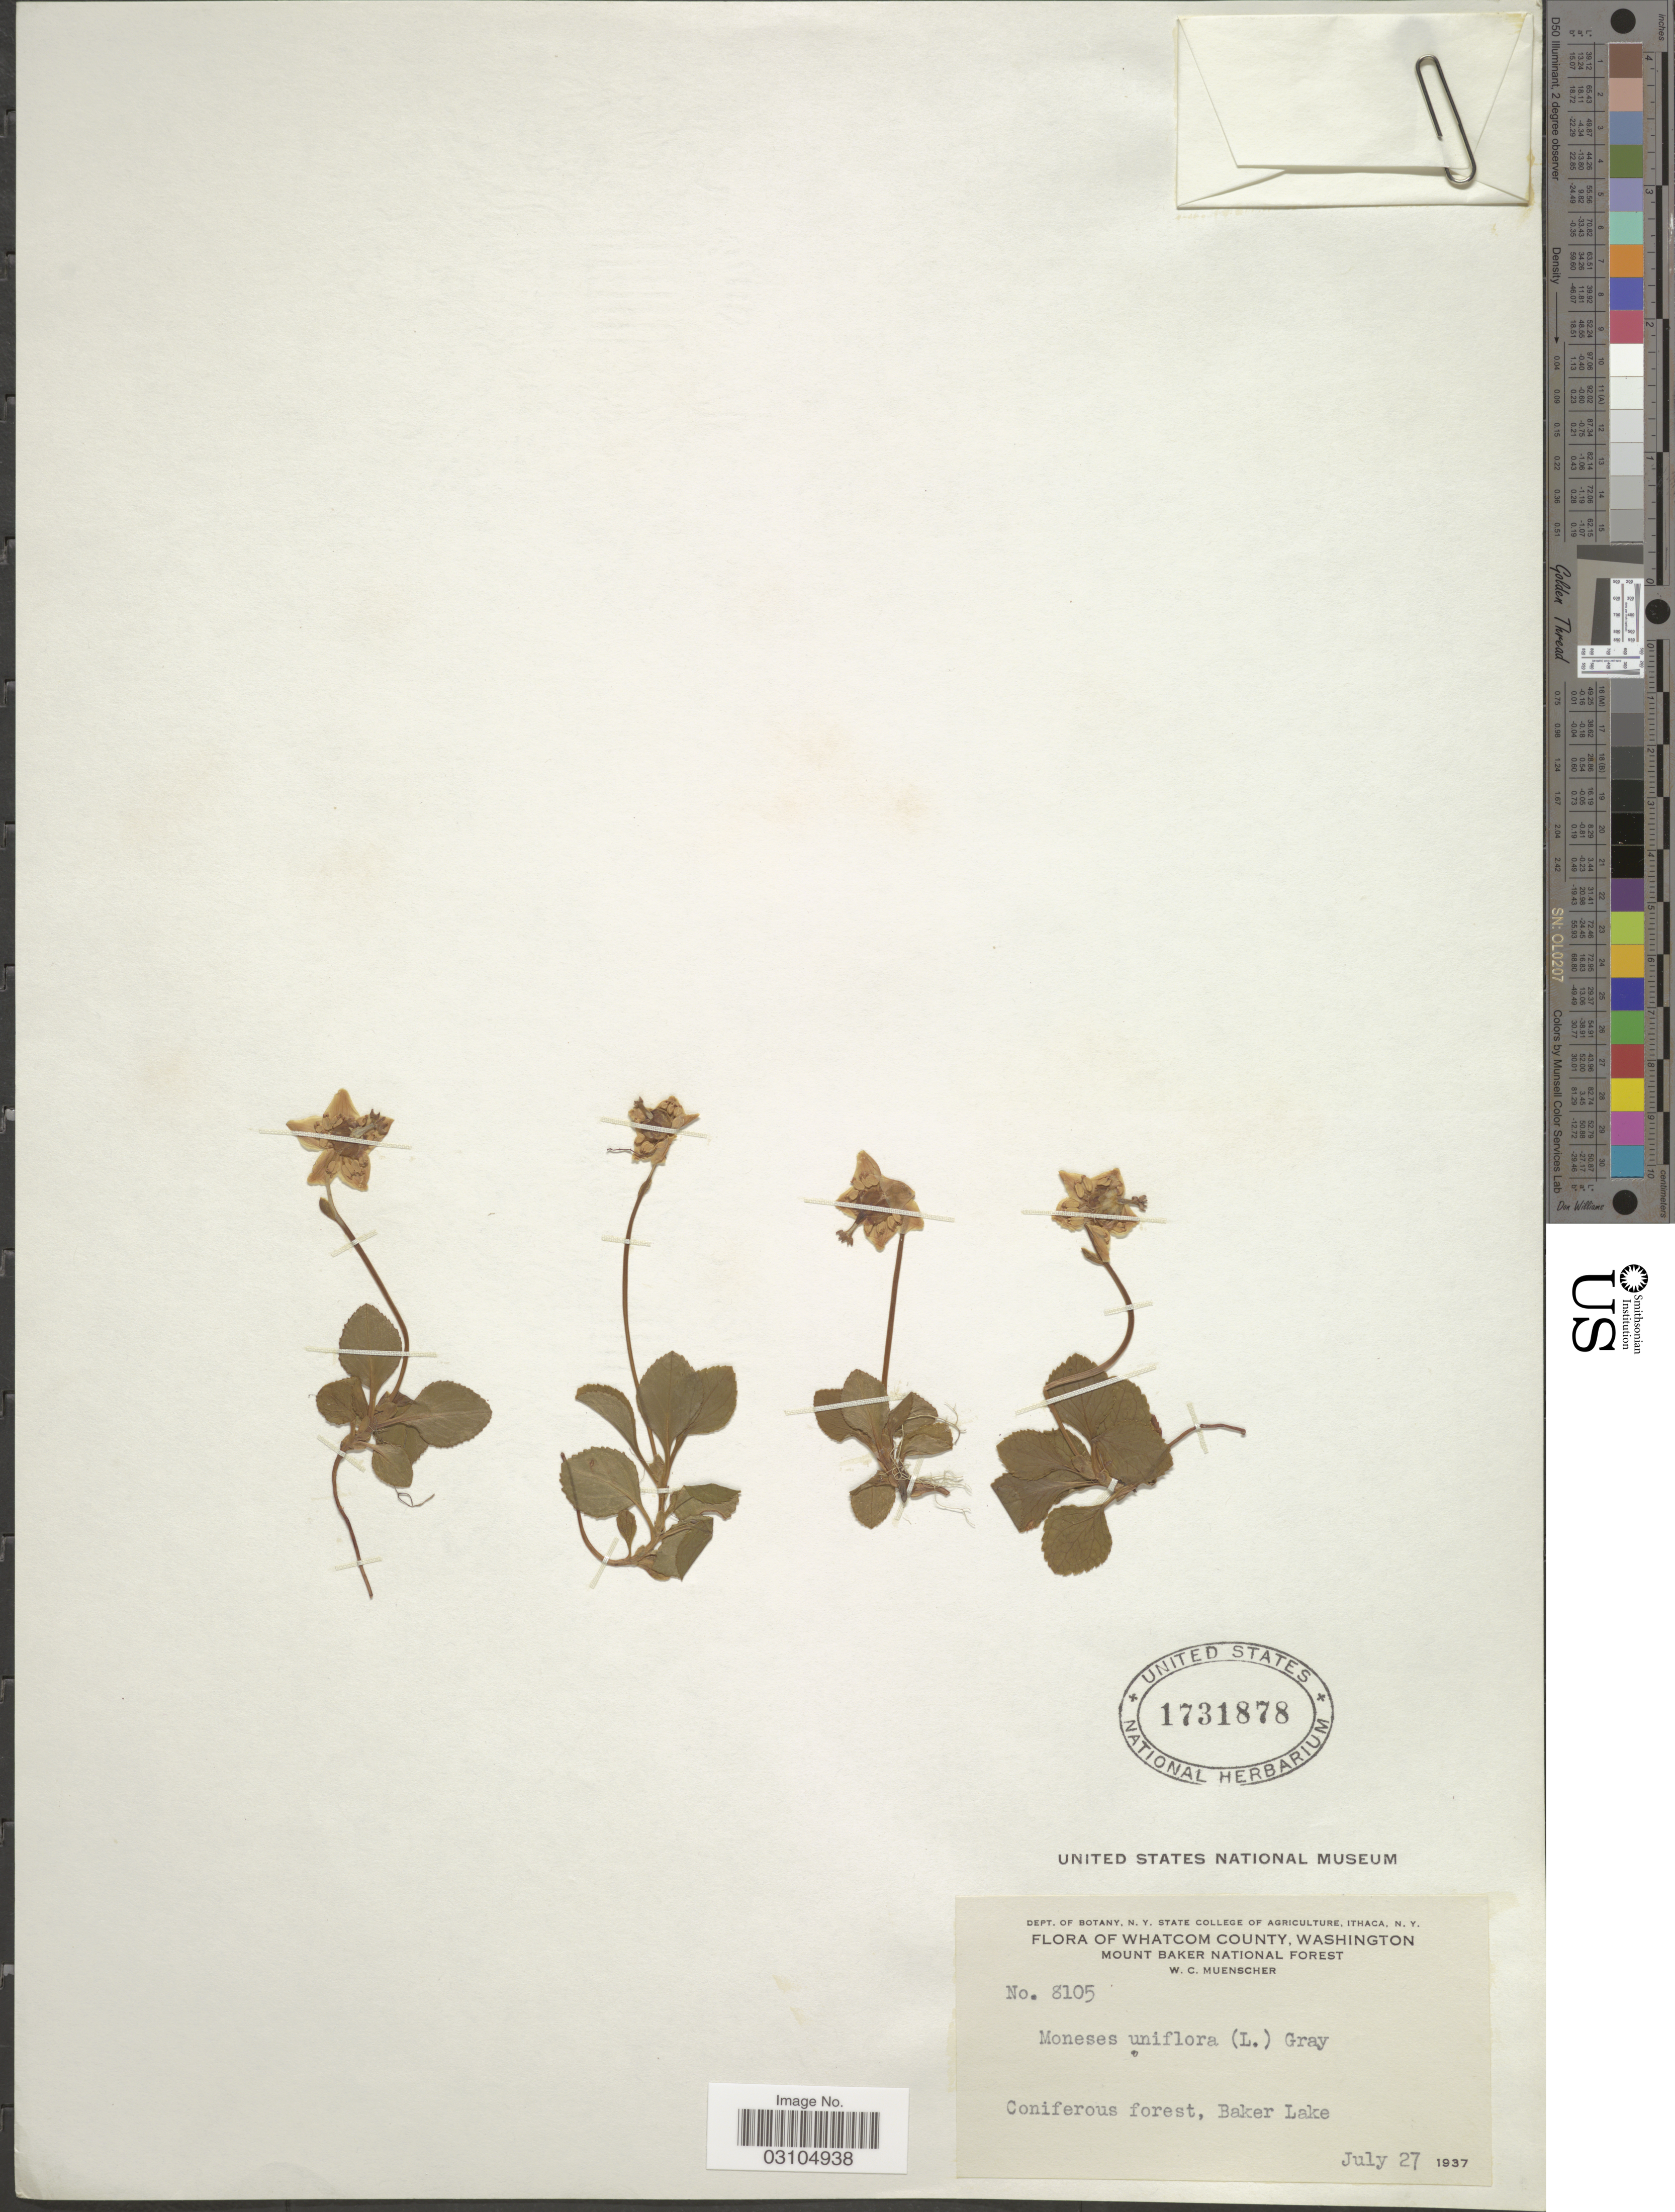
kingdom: Plantae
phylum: Tracheophyta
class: Magnoliopsida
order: Ericales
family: Ericaceae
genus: Moneses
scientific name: Moneses uniflora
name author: (L.) A. Gray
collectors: W. Muenscher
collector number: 8105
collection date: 1937-07-27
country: United States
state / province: Washington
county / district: Whatcom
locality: Whatcom County, Mount Baker National Forest, Coniferous forest, Baker Lake.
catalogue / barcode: US 1731878